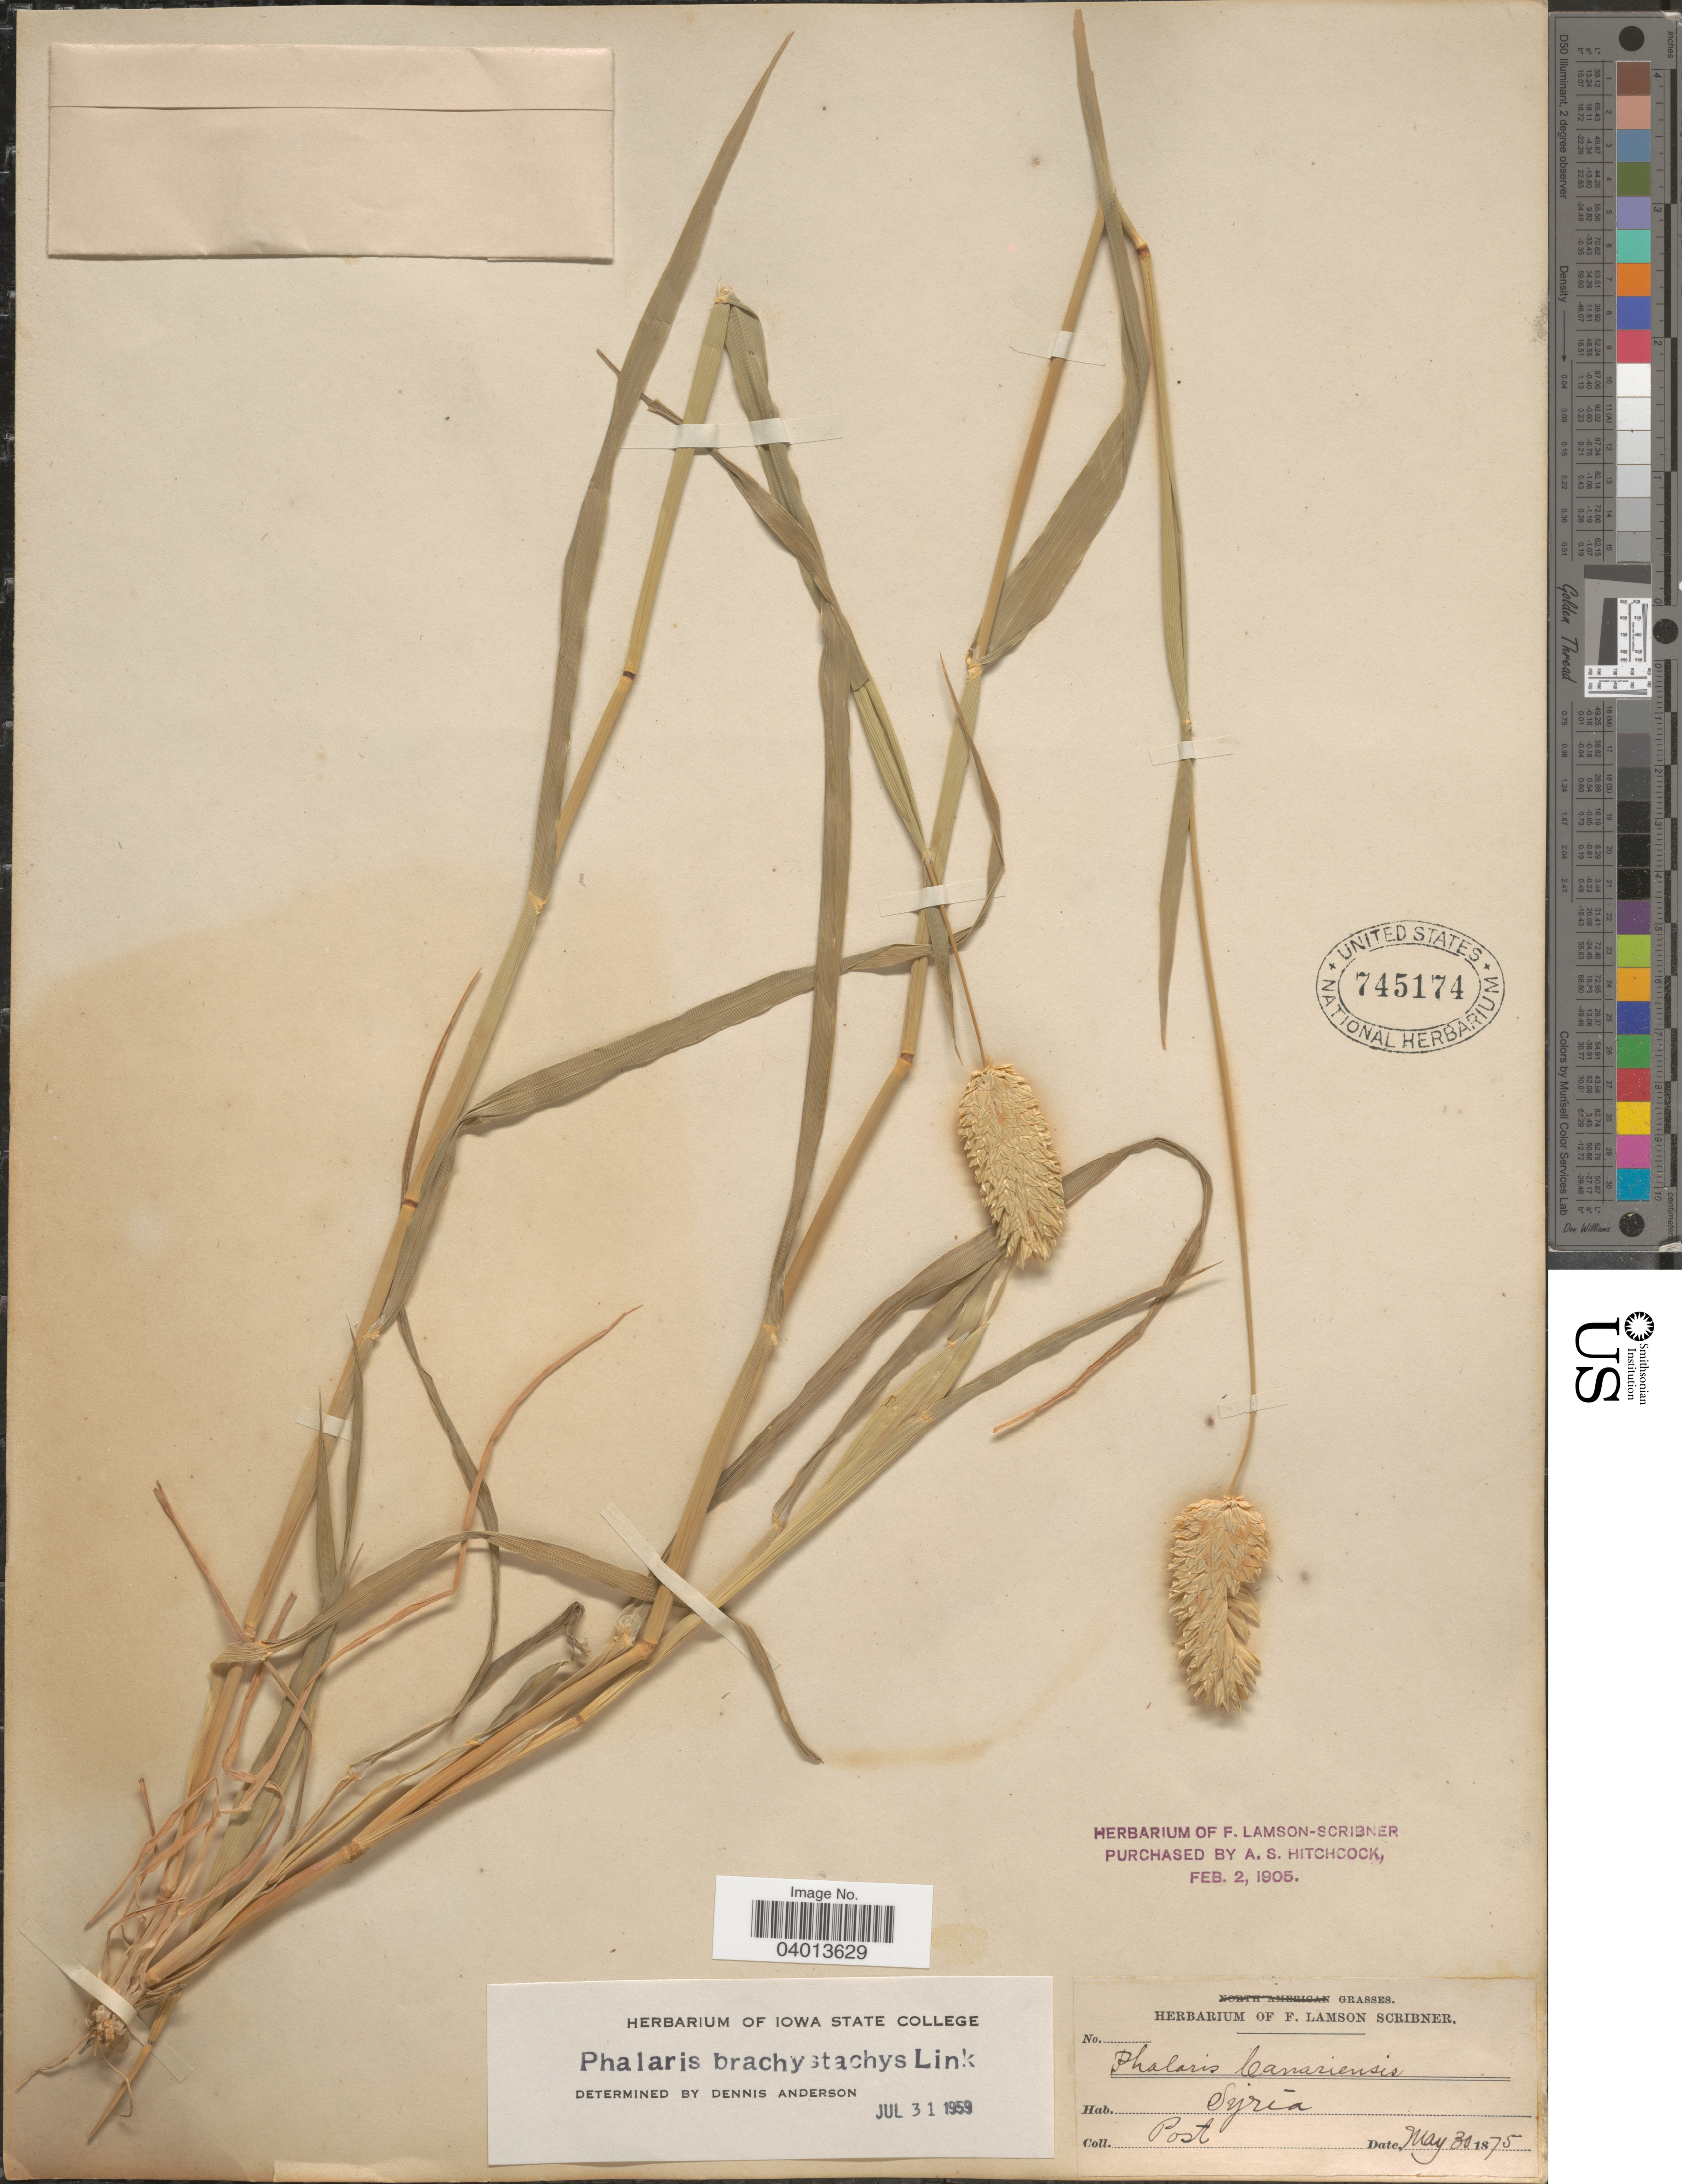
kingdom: Plantae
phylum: Tracheophyta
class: Liliopsida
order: Poales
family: Poaceae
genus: Phalaris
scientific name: Phalaris brachystachys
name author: Link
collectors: -- Post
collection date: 1875-05-30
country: Syria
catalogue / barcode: US 745174